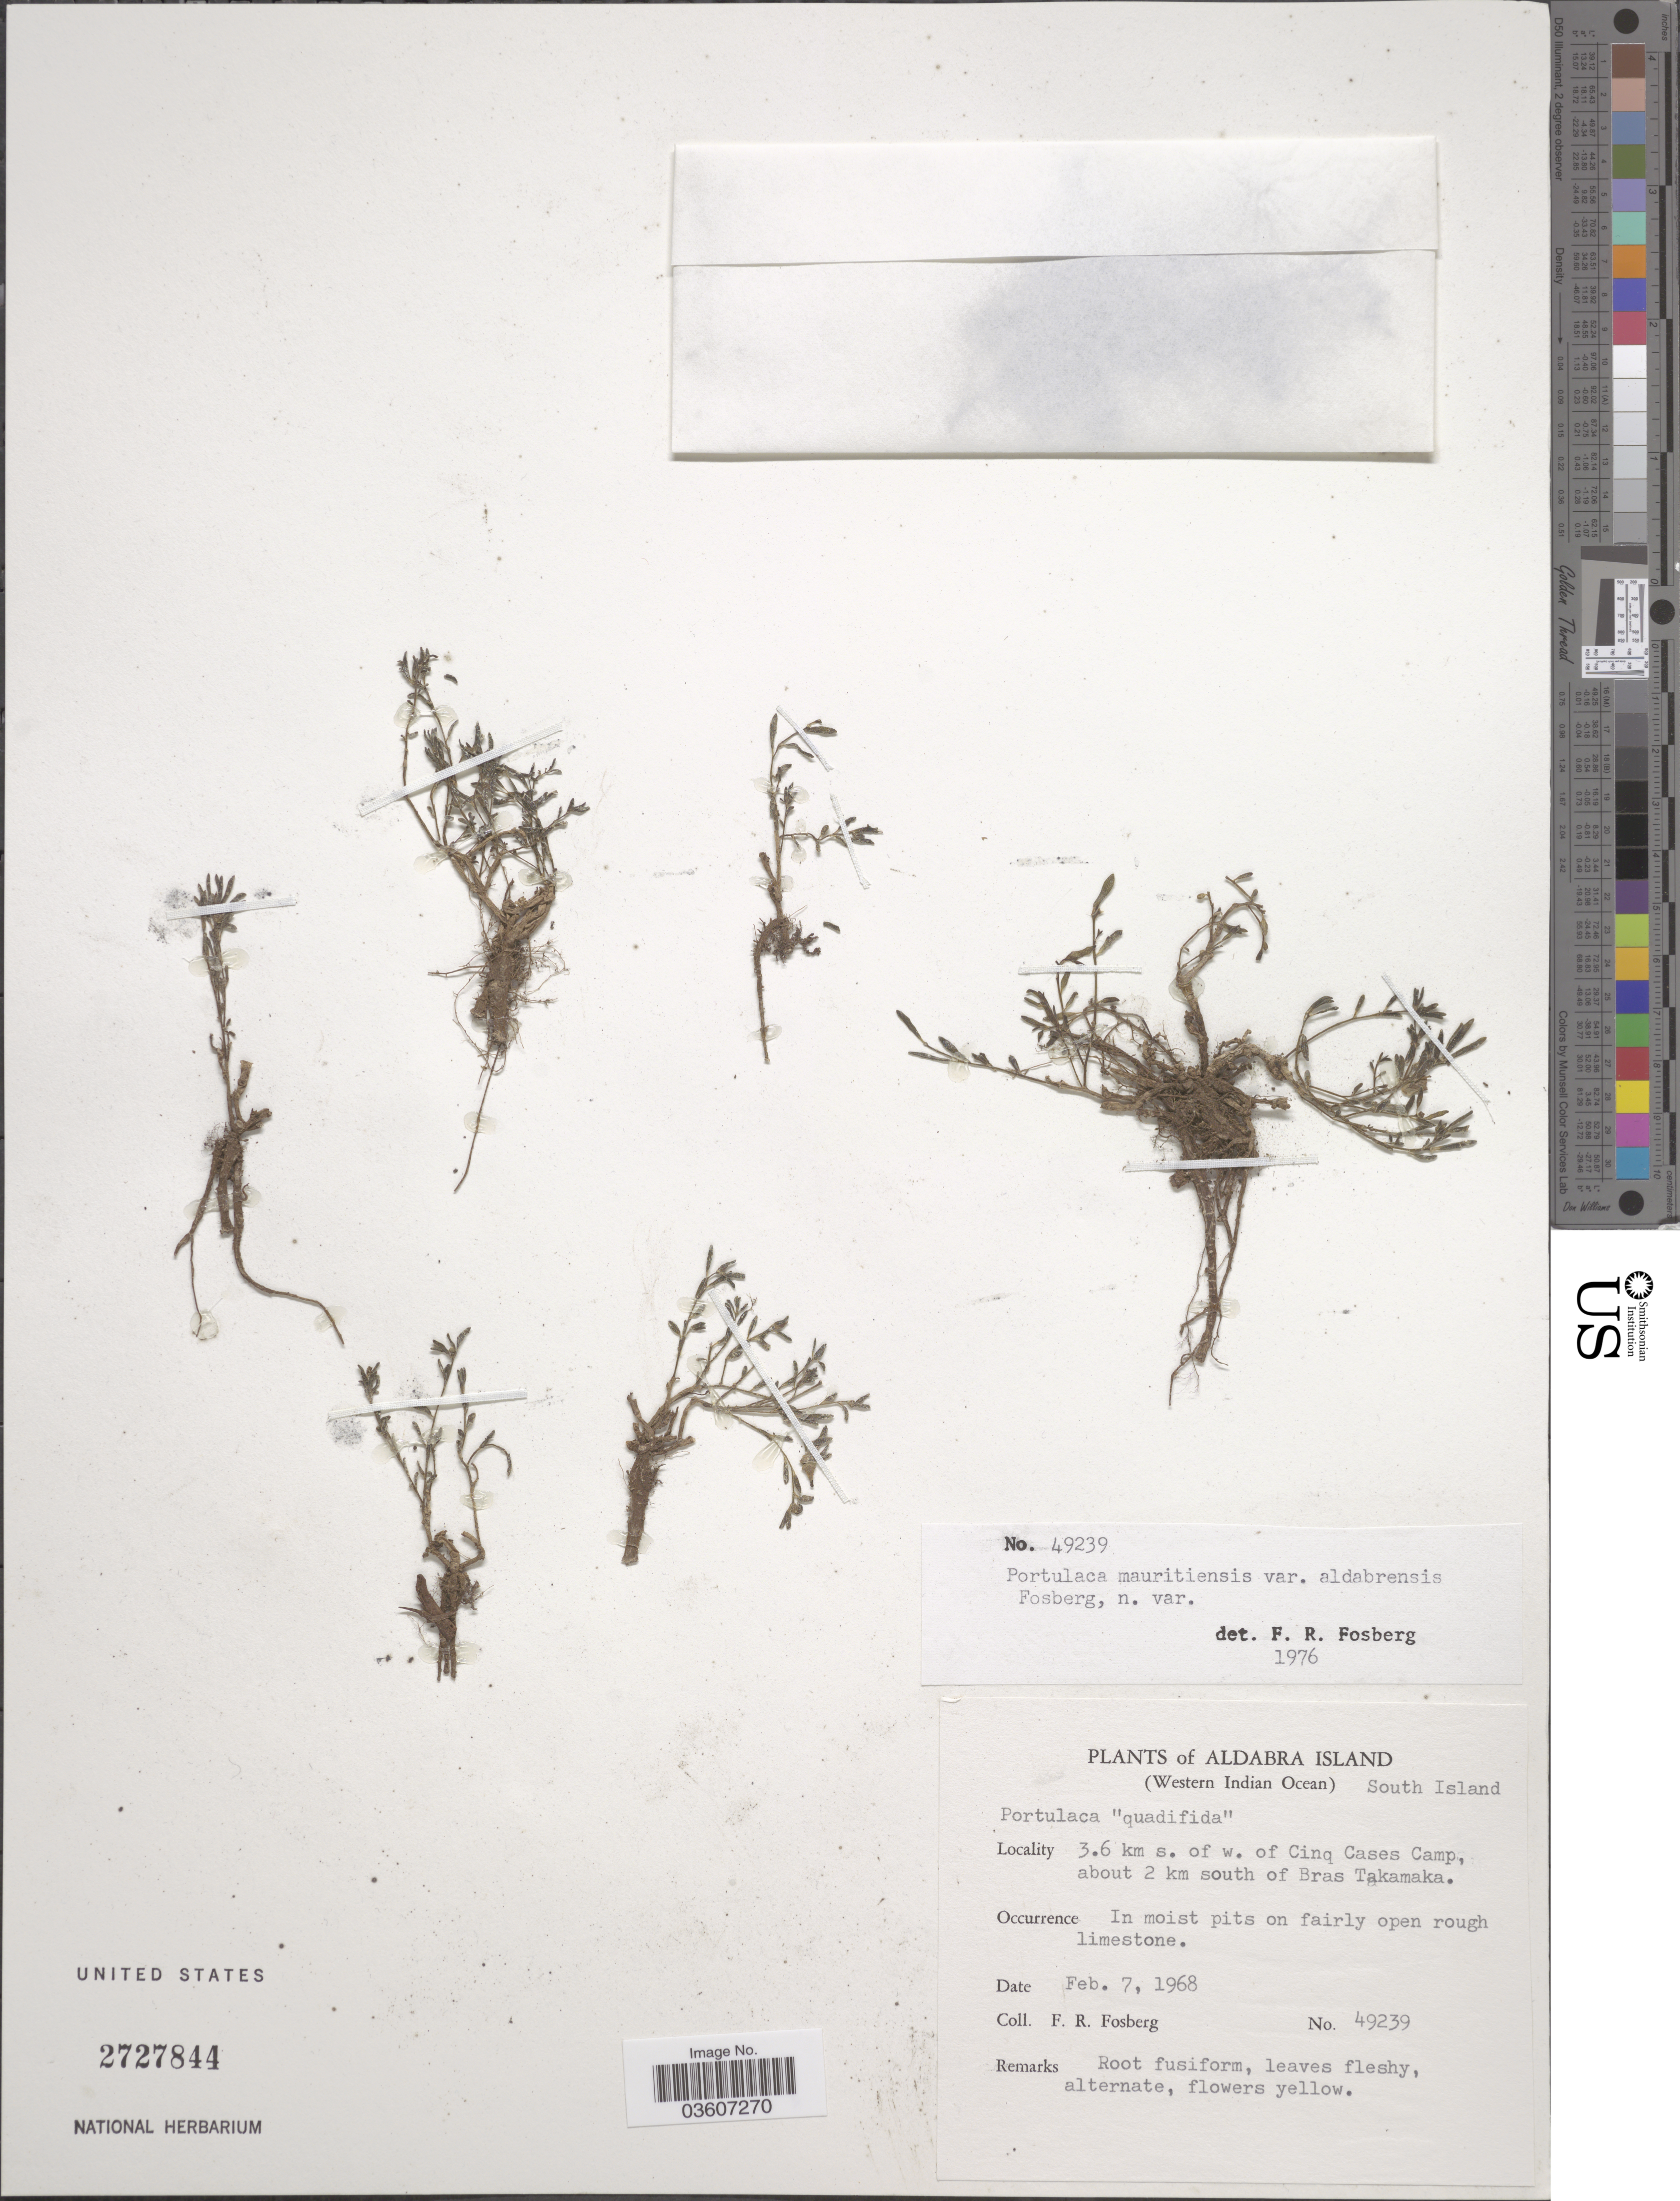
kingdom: Plantae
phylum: Tracheophyta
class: Magnoliopsida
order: Caryophyllales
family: Portulacaceae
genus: Portulaca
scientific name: Portulaca mauritiensis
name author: Poelln.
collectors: F. R. Fosberg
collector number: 49239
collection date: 1968-02-07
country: Seychelles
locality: Aldabra Island (Western Indian Ocean) South Island. 3.6 km s. of w. of Cinq Cases Camp, about 2 km south of Bras Takamaka.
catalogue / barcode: US 2727844